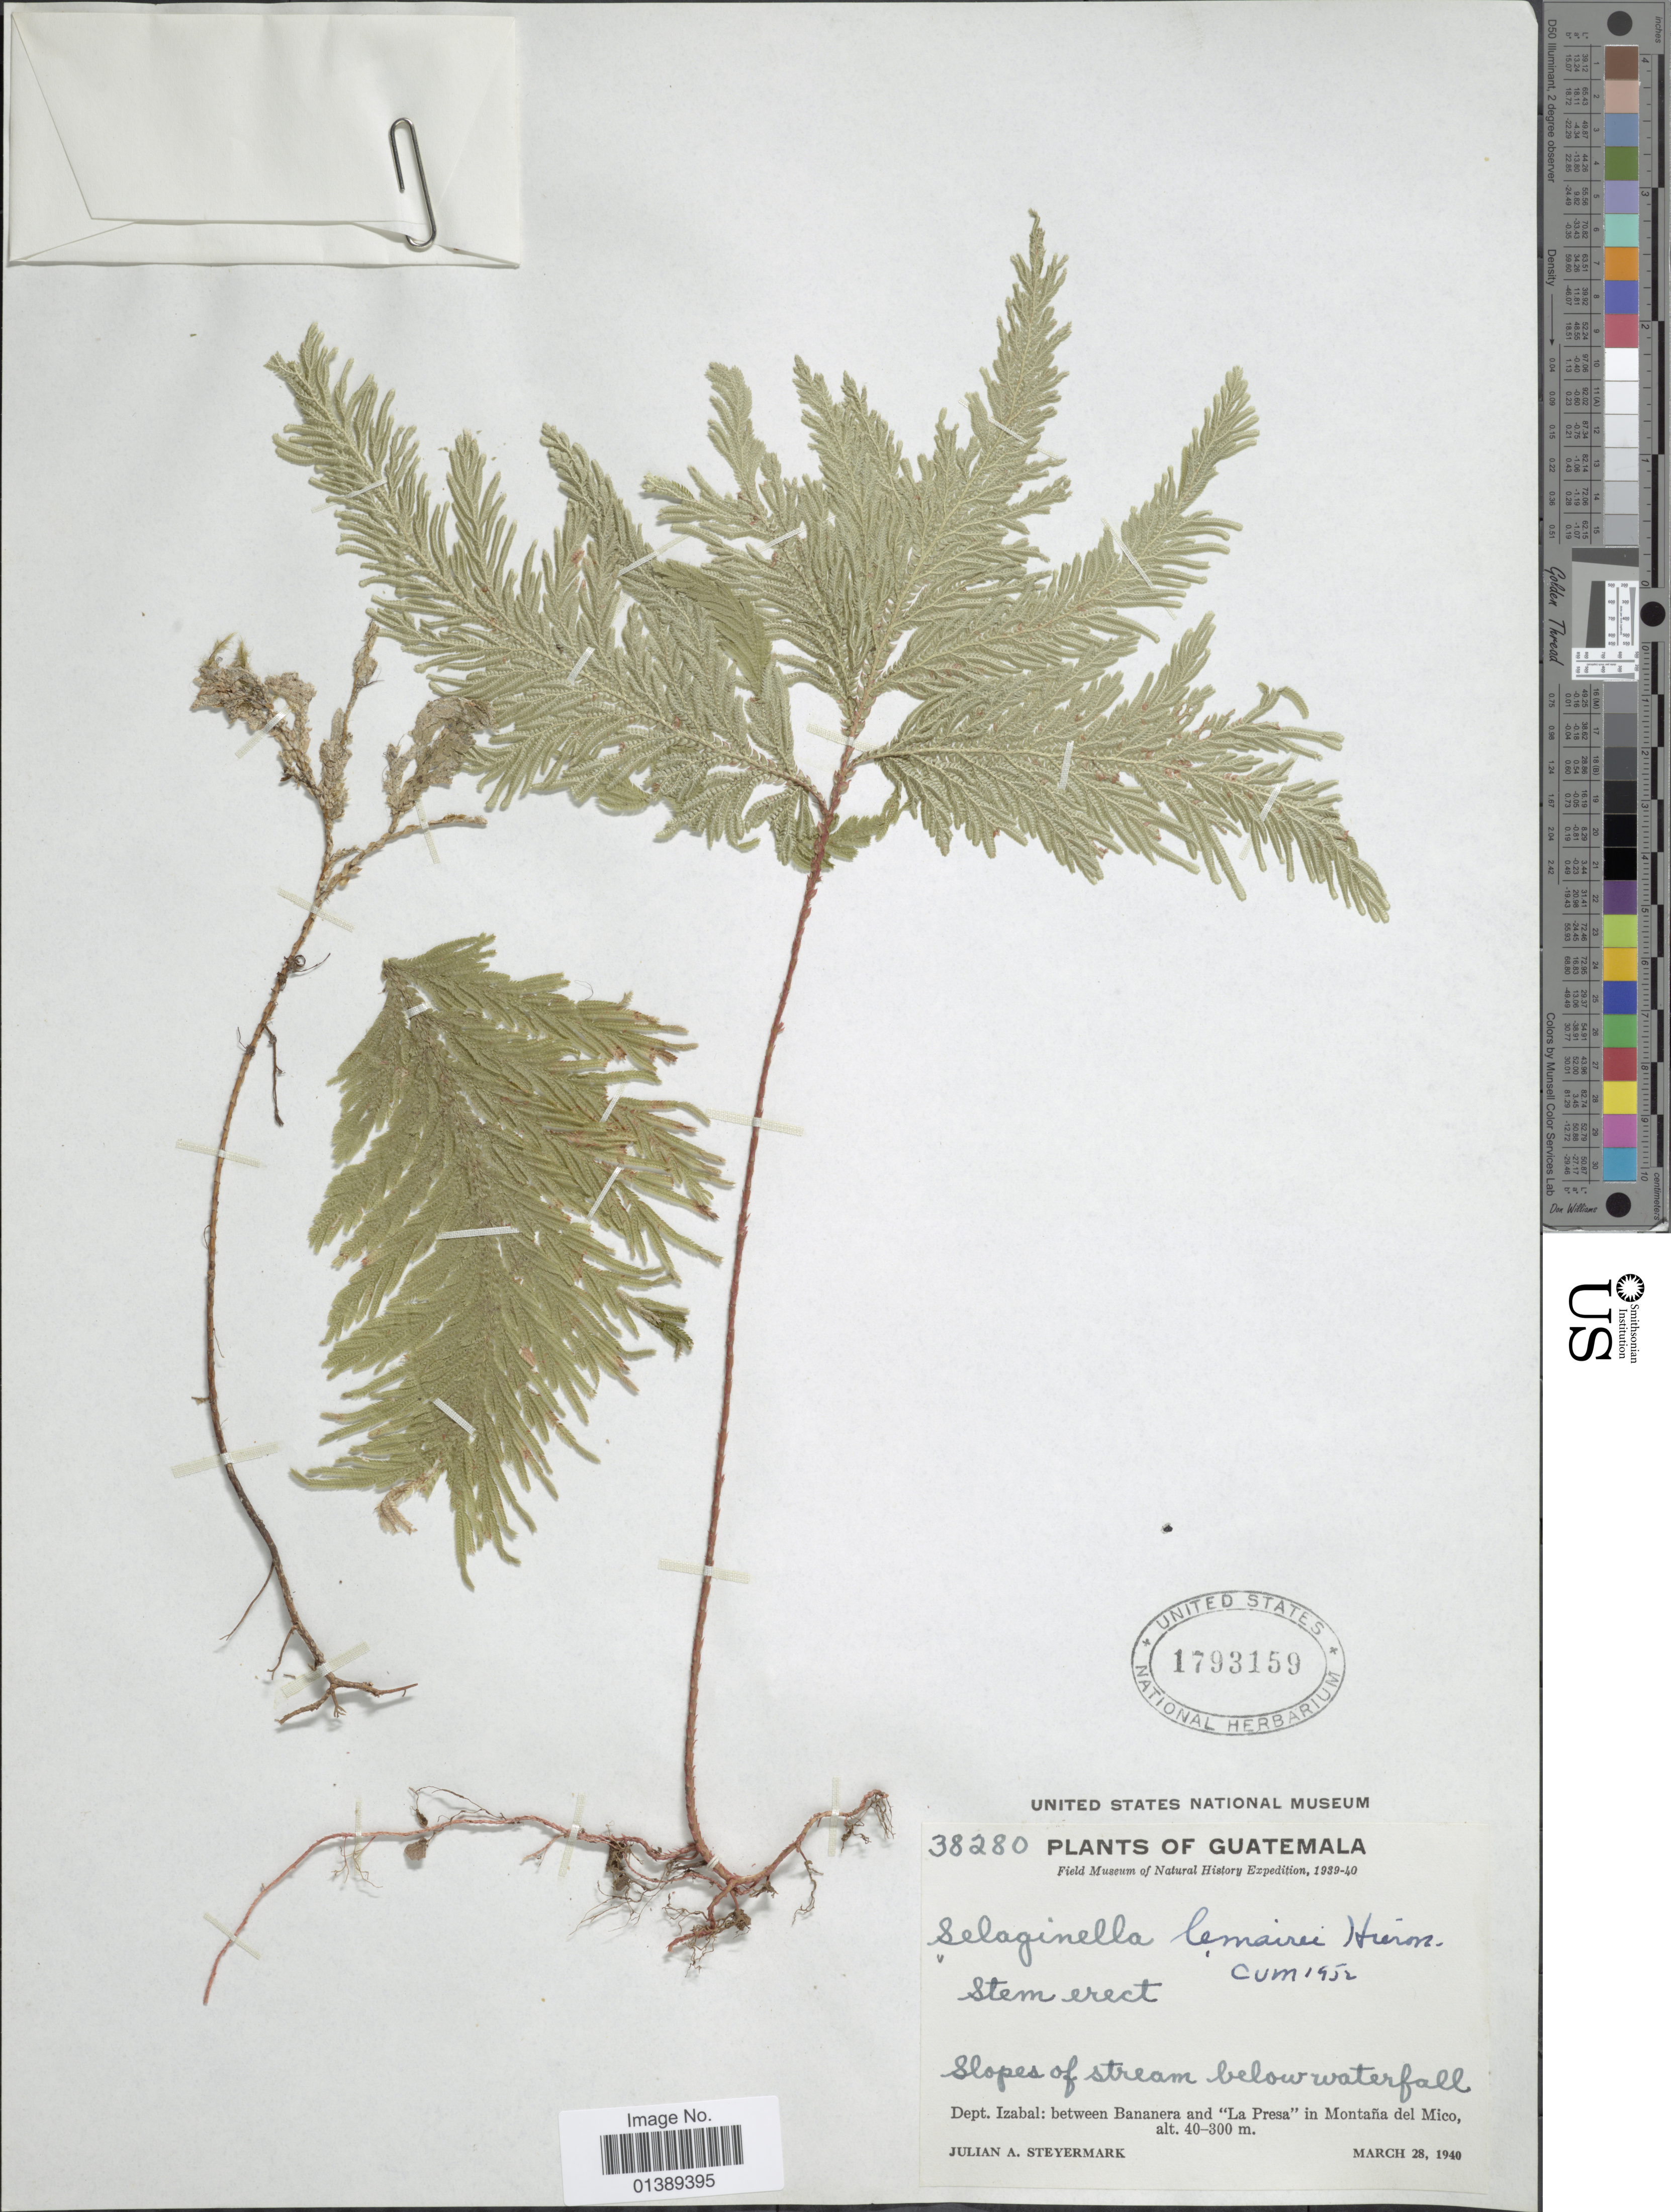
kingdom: Plantae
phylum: Tracheophyta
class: Lycopodiopsida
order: Selaginellales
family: Selaginellaceae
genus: Selaginella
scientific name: Selaginella umbrosa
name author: Lem. ex Hieron.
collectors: J. Steyermark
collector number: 38280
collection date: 1940-03-28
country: Guatemala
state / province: Izabal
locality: Between Bananera and 'La Presa' in Montaña del Mico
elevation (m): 40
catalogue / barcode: US 1793159